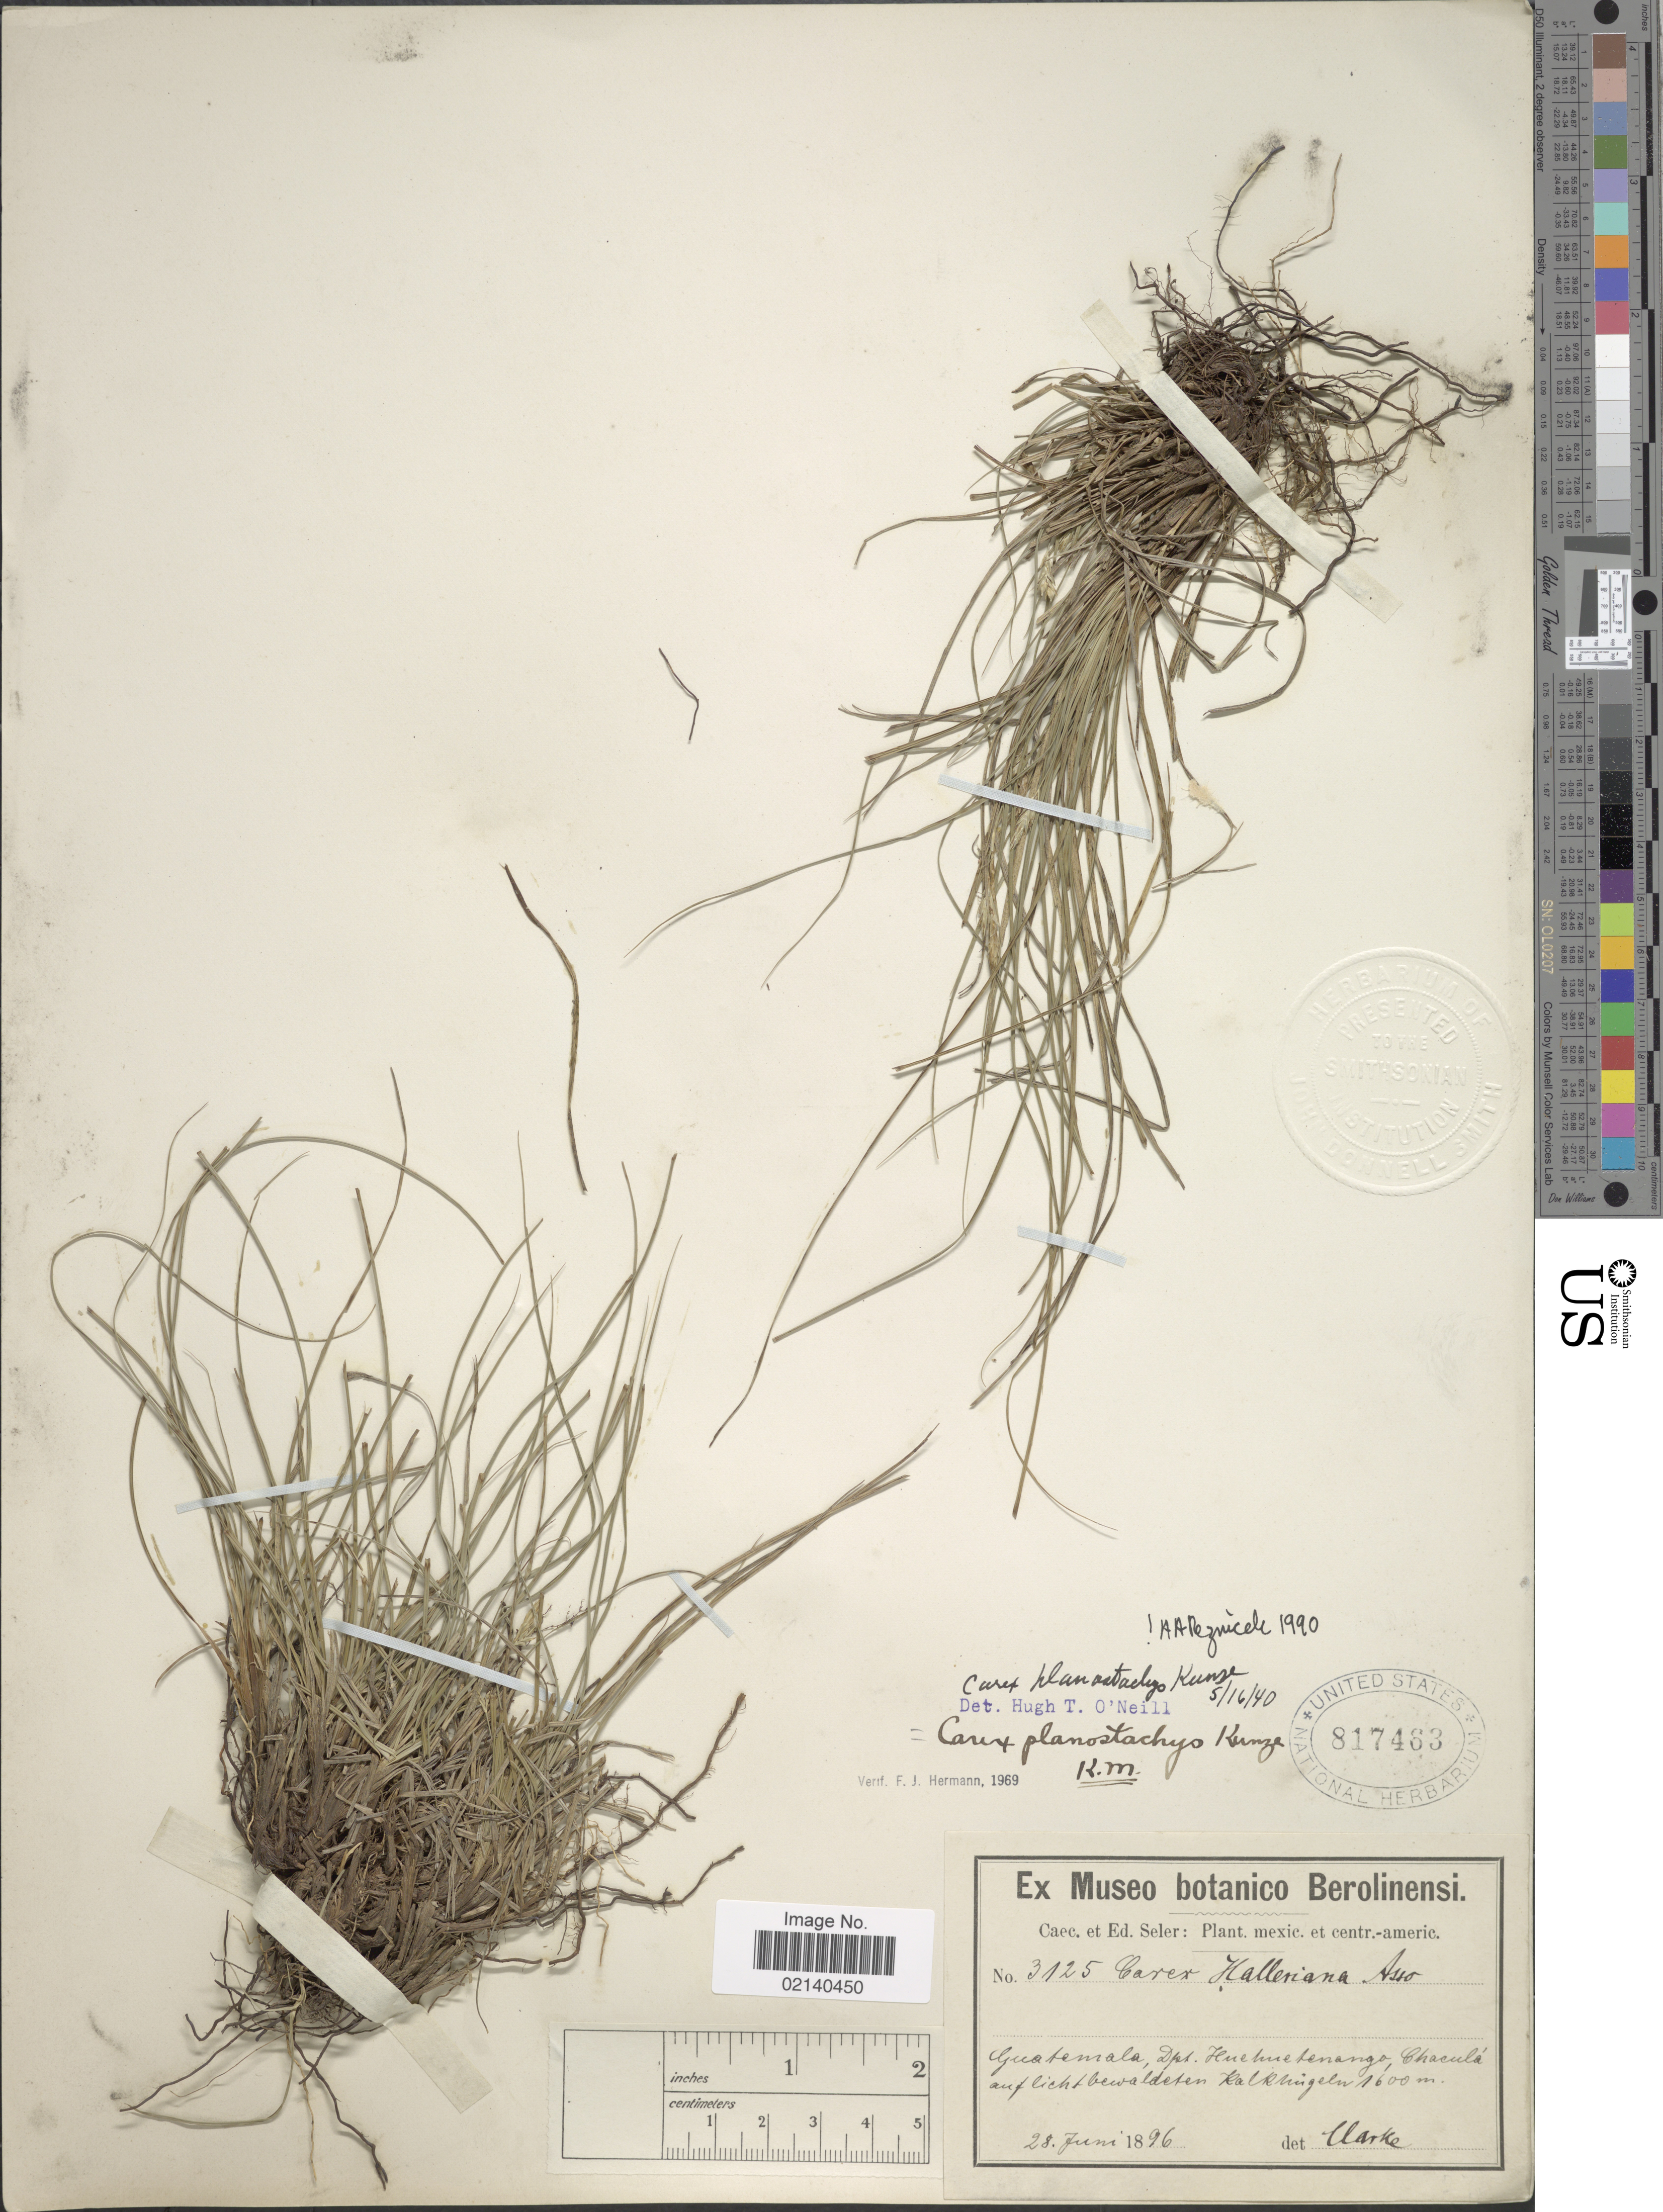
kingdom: Plantae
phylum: Tracheophyta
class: Liliopsida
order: Poales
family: Cyperaceae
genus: Carex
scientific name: Carex planostachys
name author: Kunze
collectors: ex Caec. et Ed Seler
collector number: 3125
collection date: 1896-06-28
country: Guatemala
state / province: Huehuetenango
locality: chacula auf licht bewaldeten Kalkhügel.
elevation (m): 1600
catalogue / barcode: US 817463